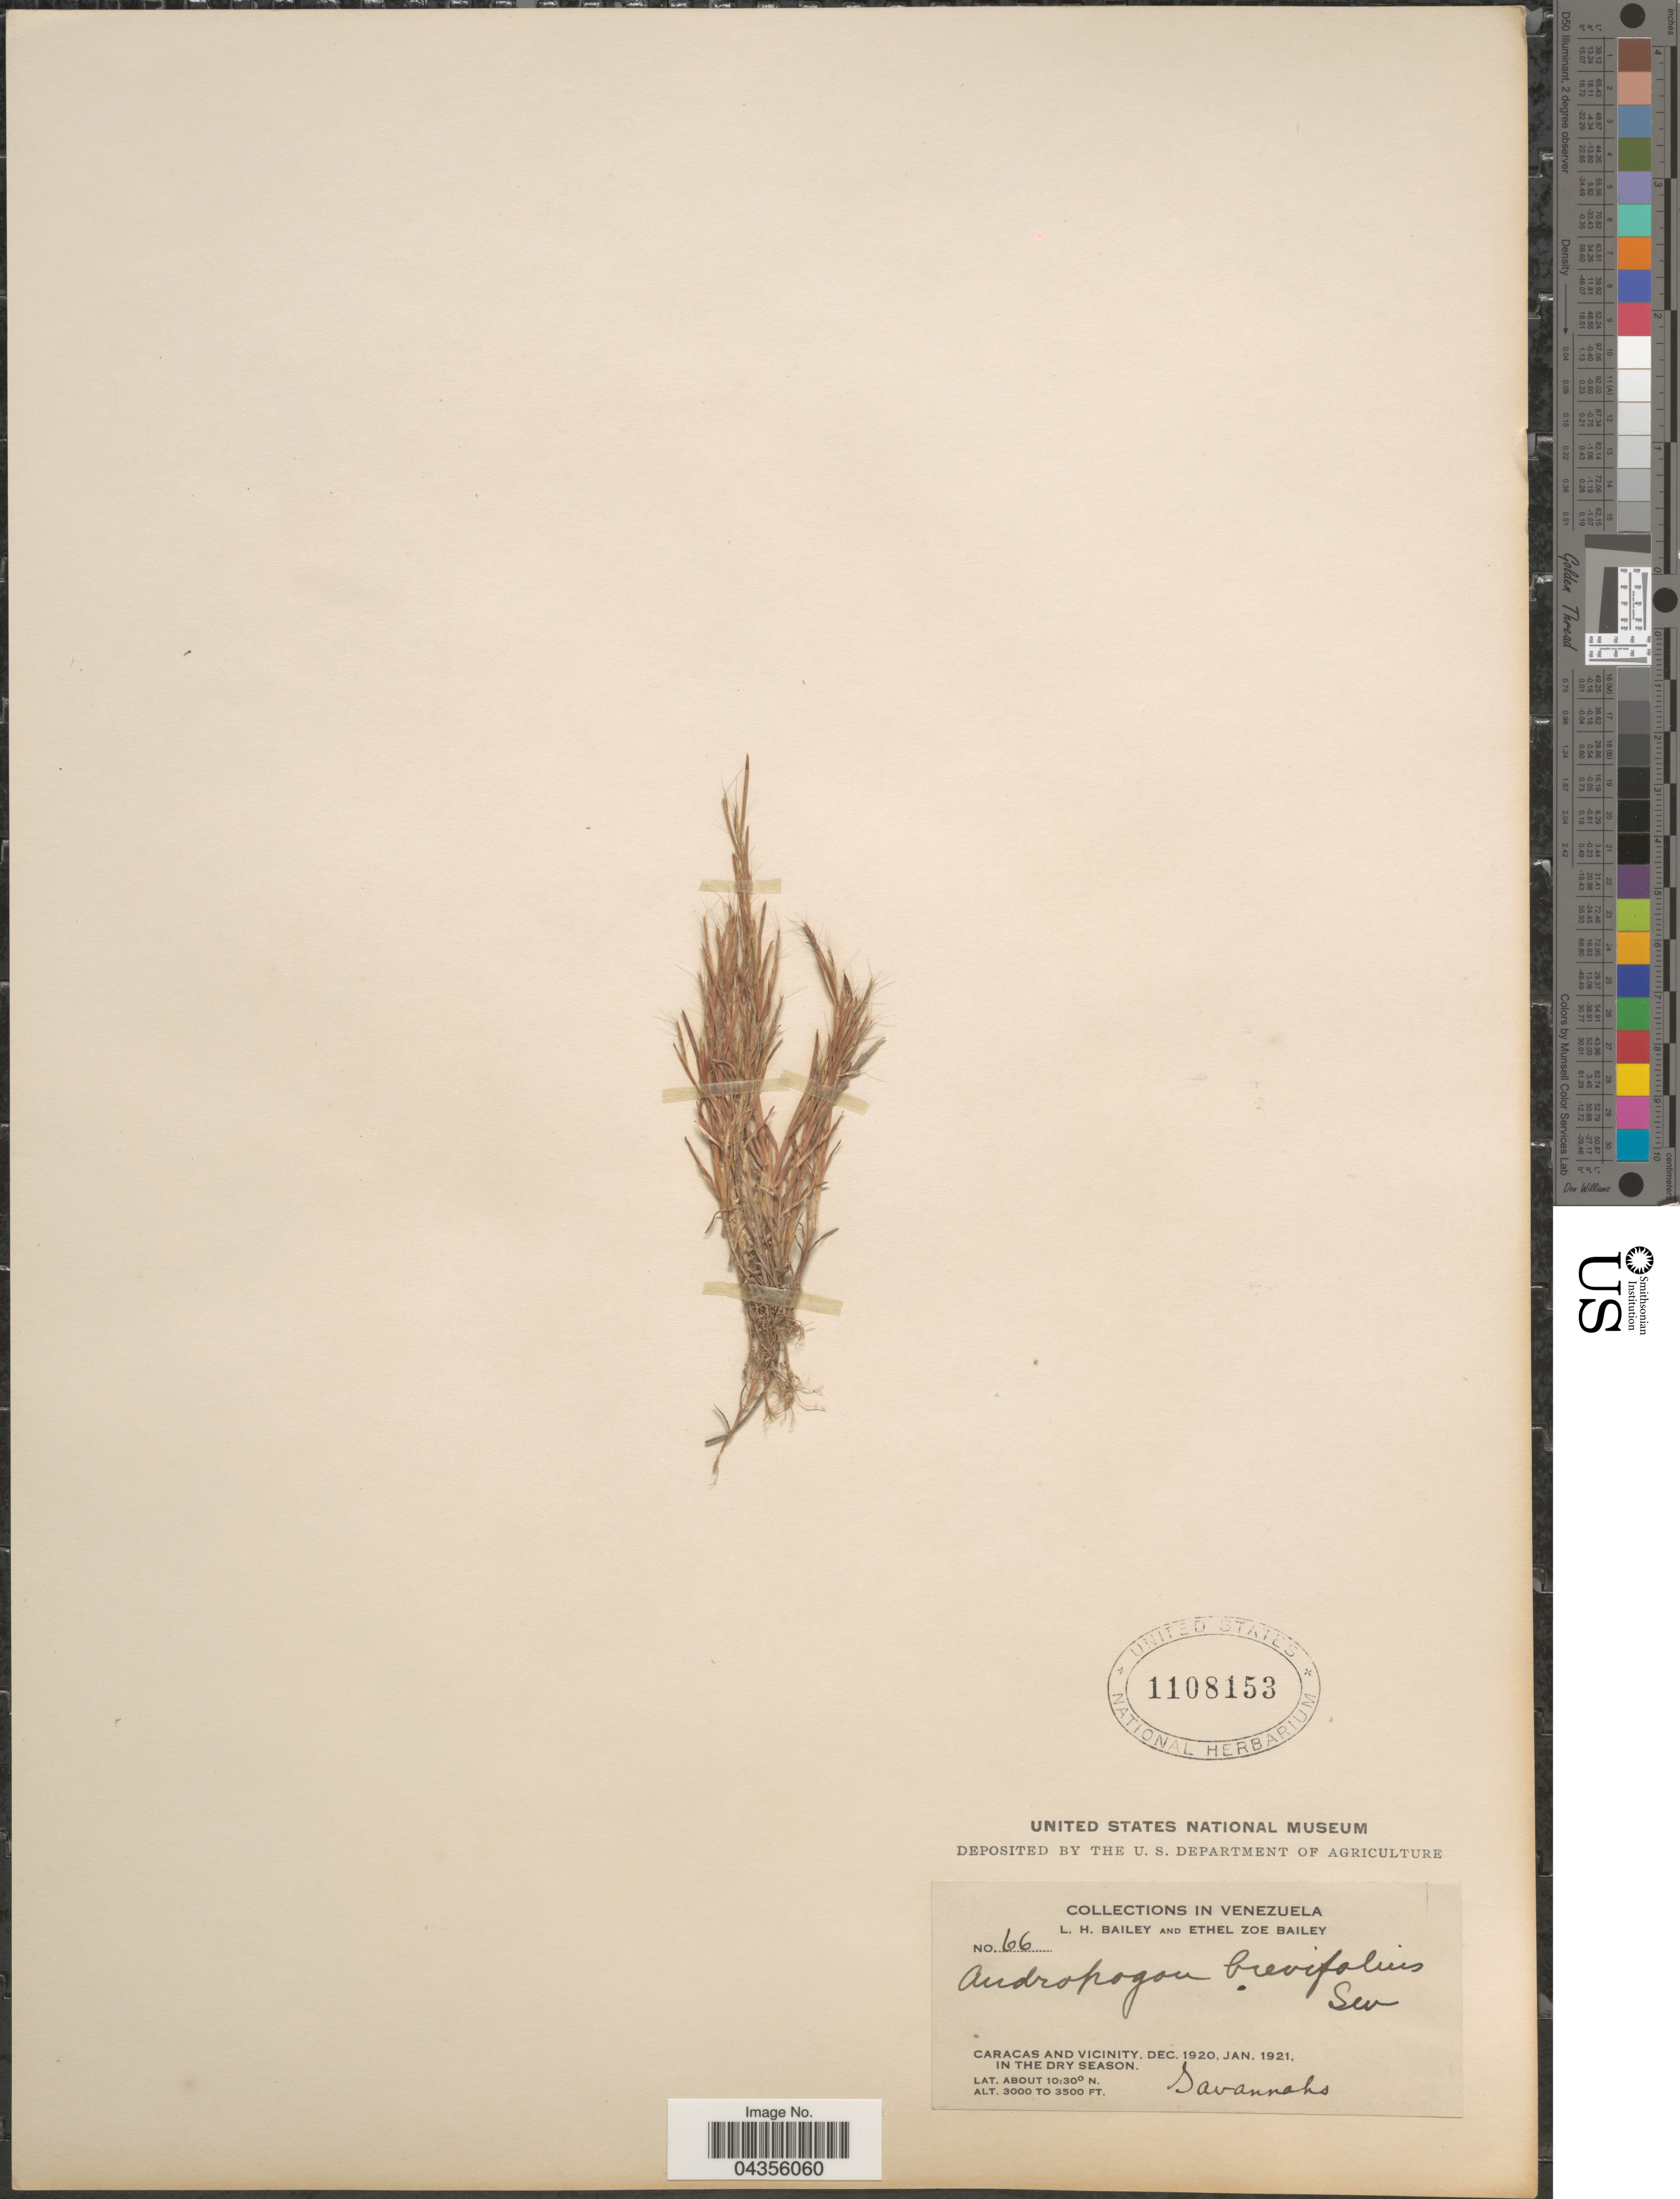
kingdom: Plantae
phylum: Tracheophyta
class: Liliopsida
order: Poales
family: Poaceae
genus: Schizachyrium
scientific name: Schizachyrium brevifolium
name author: (Sw.) Nees ex Büse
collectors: L. H. Bailey & E. Z. Bailey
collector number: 66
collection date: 1920-12/1921-01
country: Venezuela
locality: Caracas and vicinity, in the dry season.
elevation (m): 914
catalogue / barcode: US 1108153